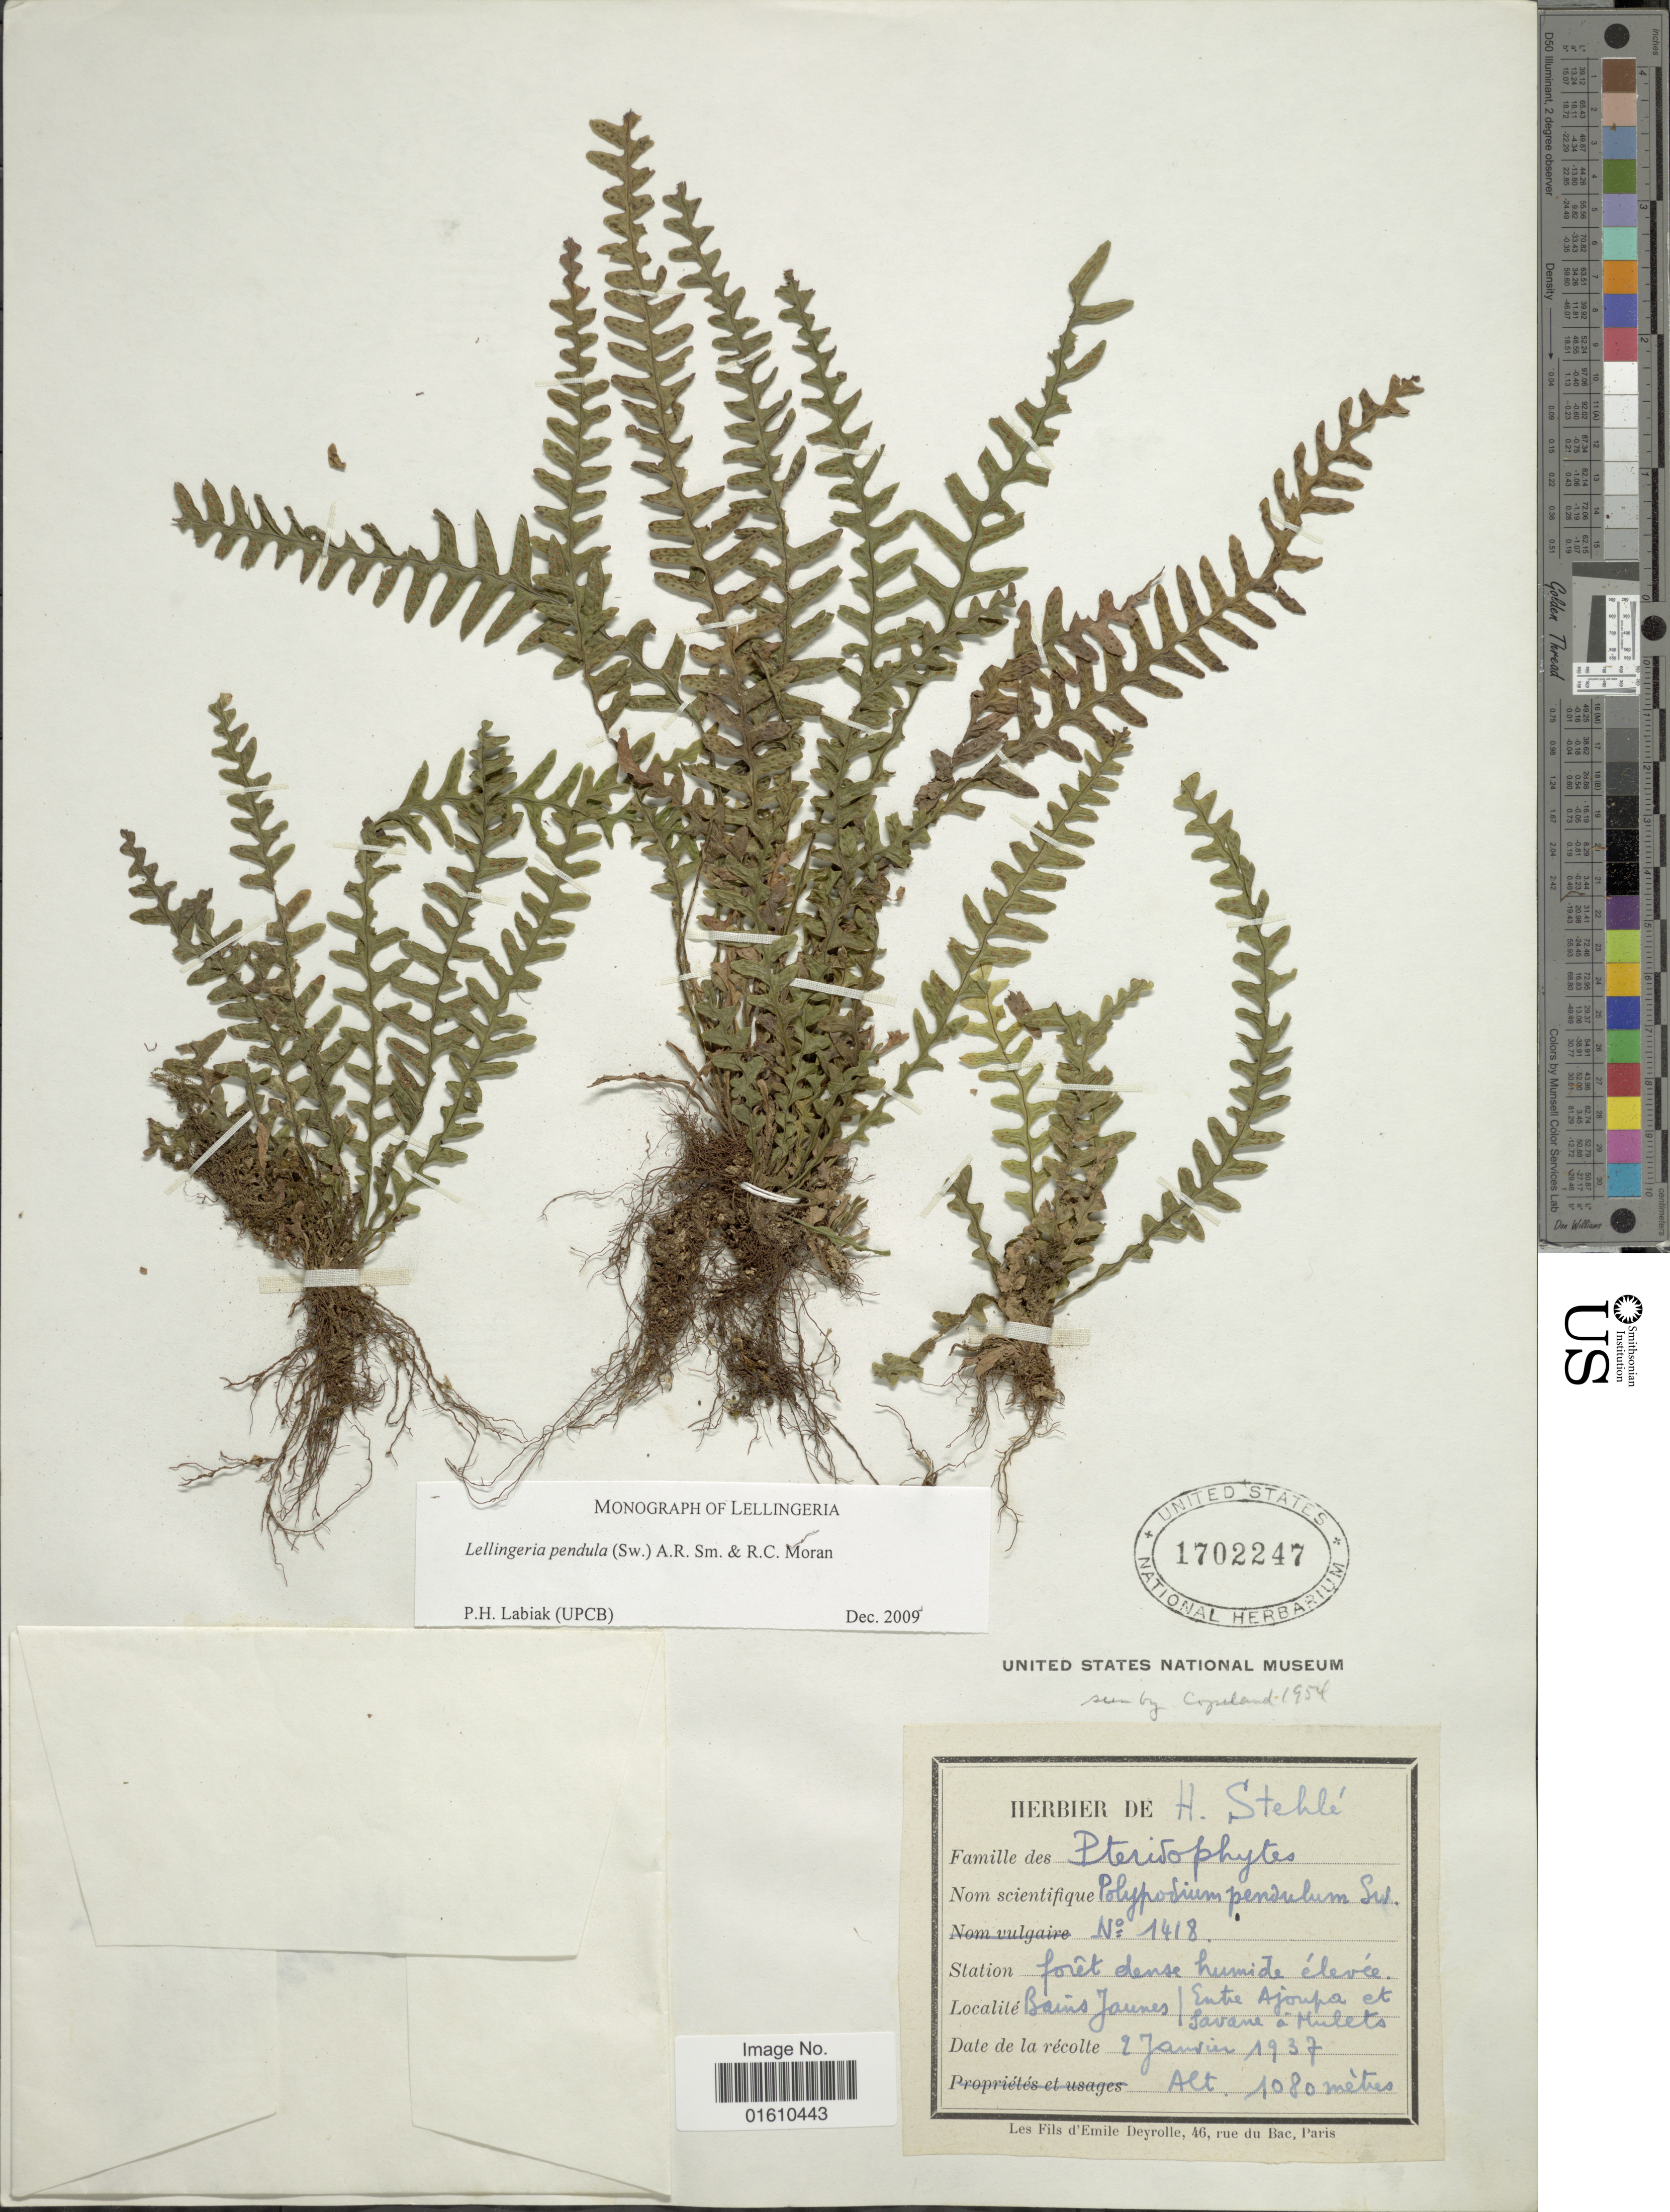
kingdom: Plantae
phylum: Tracheophyta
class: Polypodiopsida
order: Polypodiales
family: Polypodiaceae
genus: Lellingeria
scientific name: Lellingeria pendula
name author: (Sw.) A.R. Sm. & R.C. Moran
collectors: ex herb. H. Stehlé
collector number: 1418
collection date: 1937-01-02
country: Guadeloupe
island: Leeward Is.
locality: Forêt dense humide élevée, Bains Jaunes, Entre Ajoupa et Savane á Mulets.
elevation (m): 1080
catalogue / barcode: US 1702247